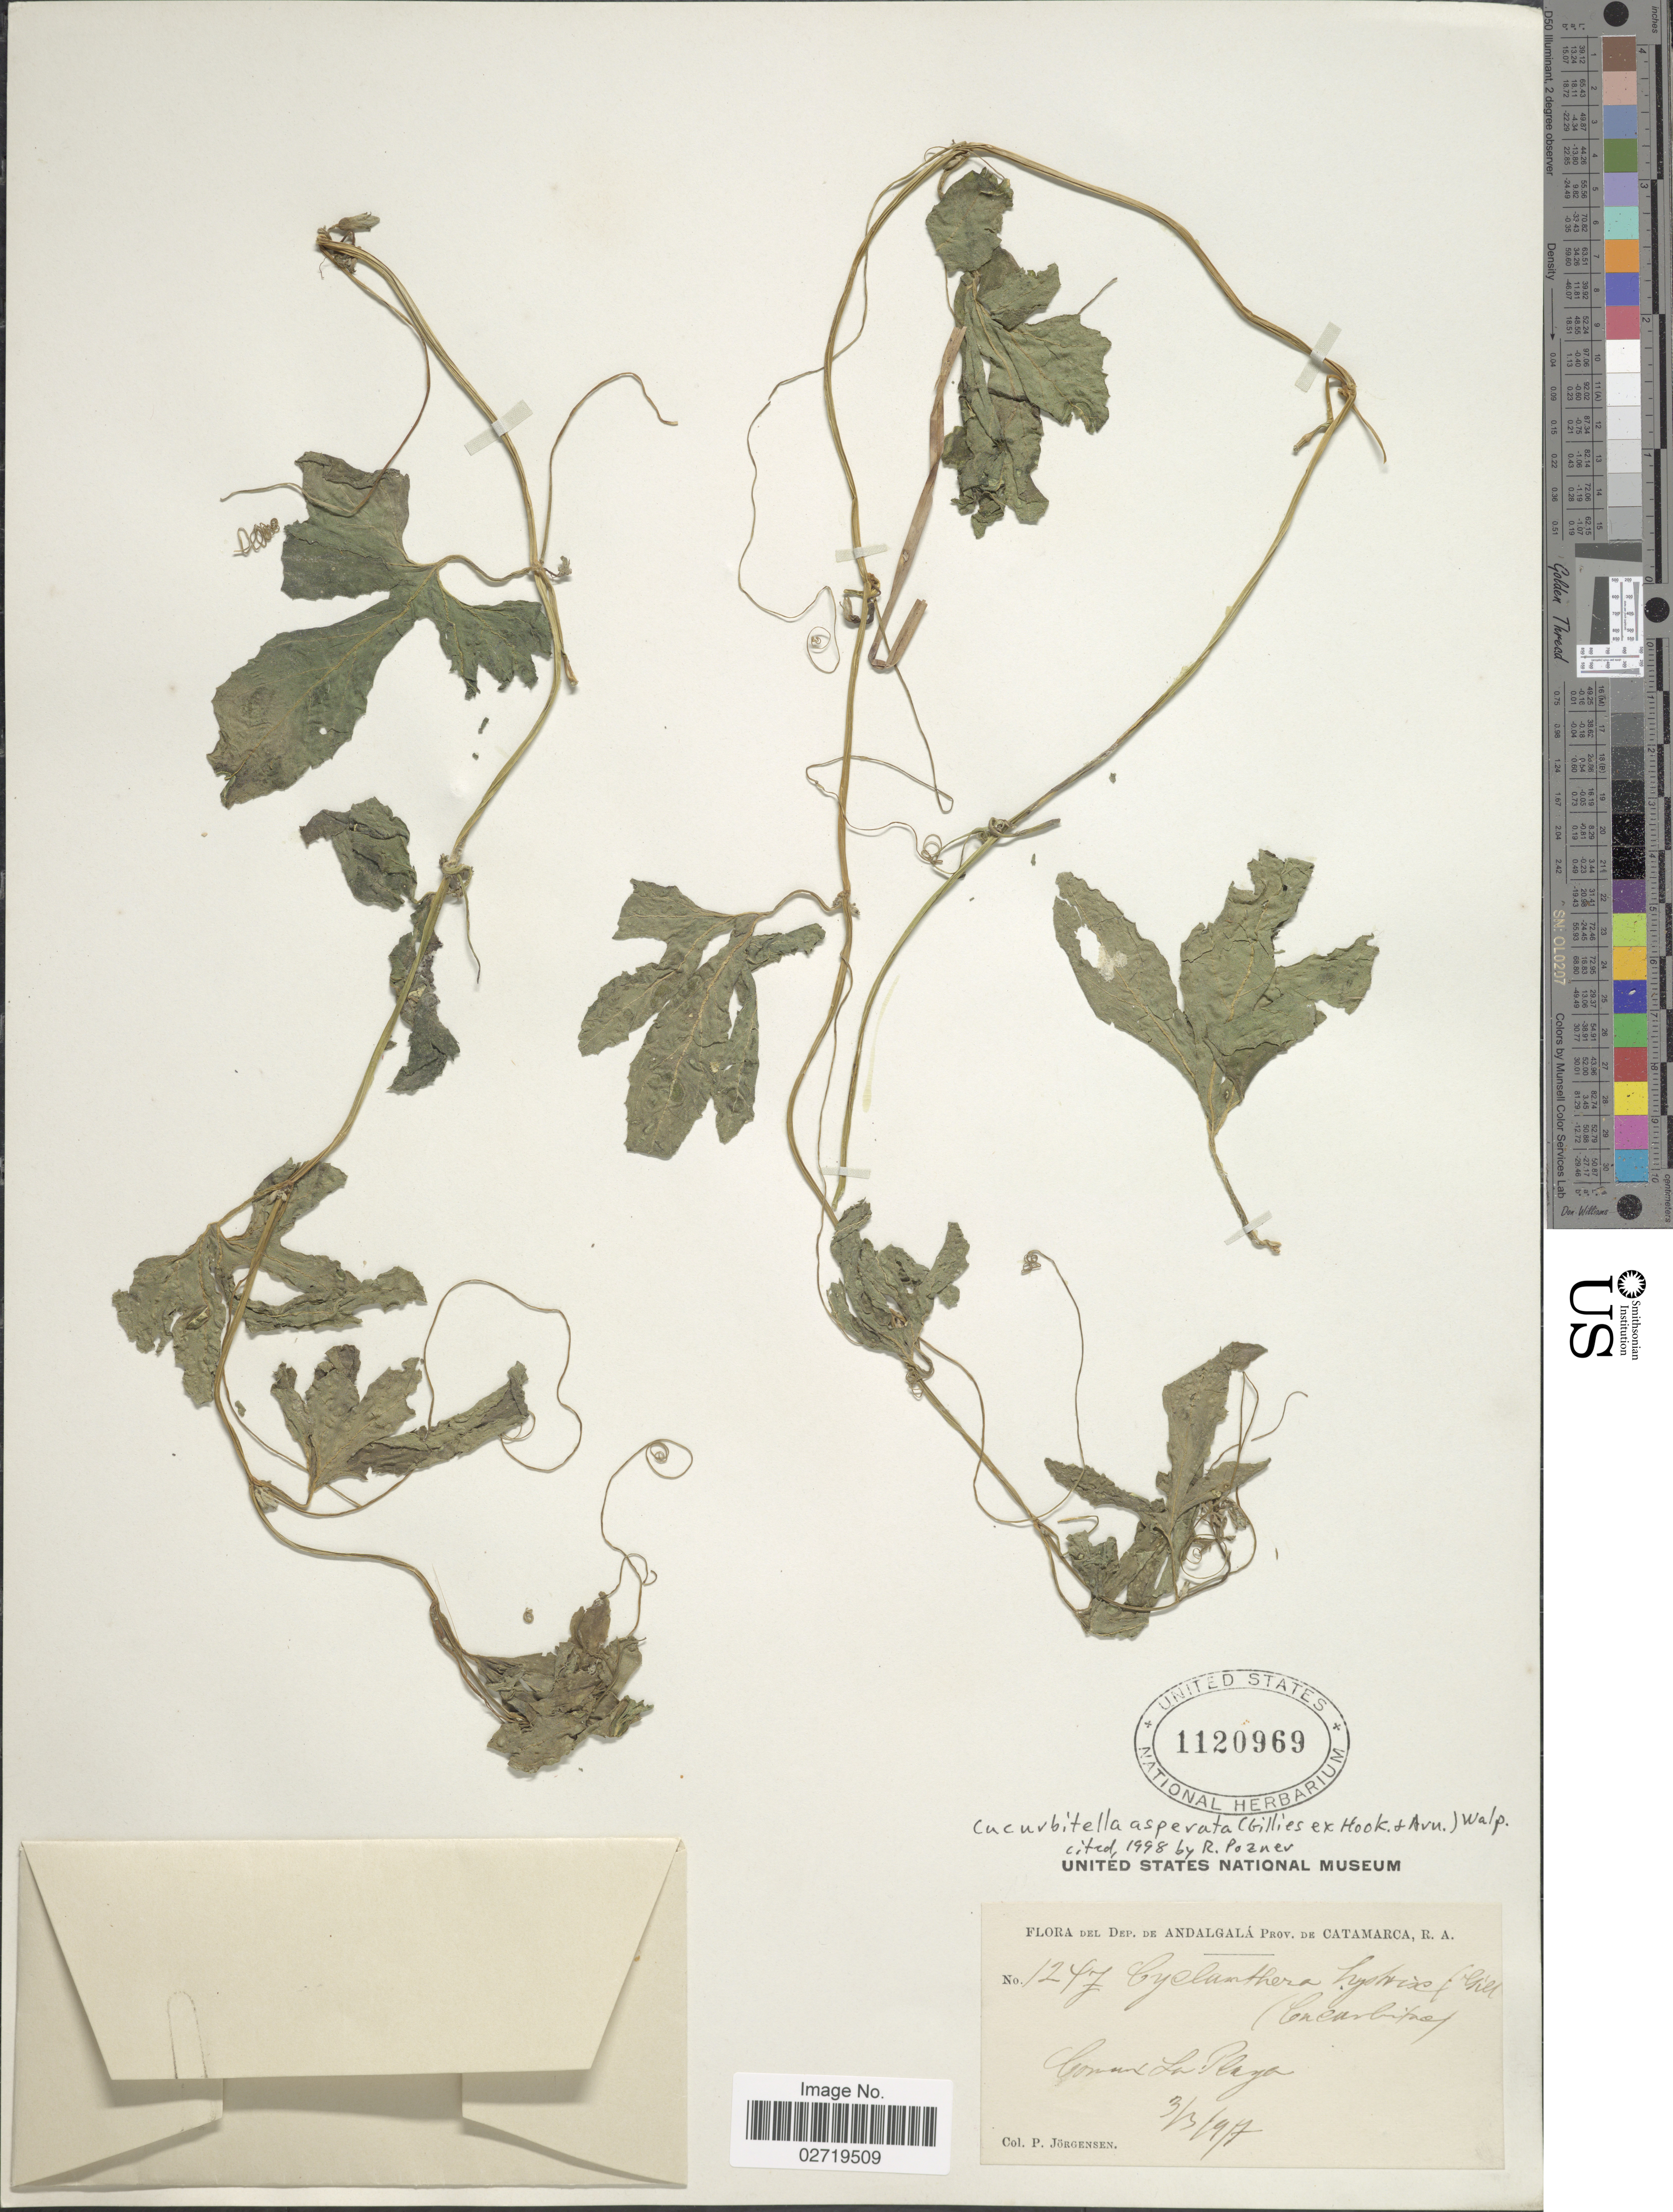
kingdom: Plantae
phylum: Tracheophyta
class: Magnoliopsida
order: Cucurbitales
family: Cucurbitaceae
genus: Cucurbitella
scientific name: Cucurbitella asperata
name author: (Gillies ex Hook. & Arn.) Walp.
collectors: P. Jörgensen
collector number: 1247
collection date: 1917-03-03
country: Argentina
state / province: Catamarca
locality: Dep de Andalgalá, Común La Playa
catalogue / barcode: US 1120969